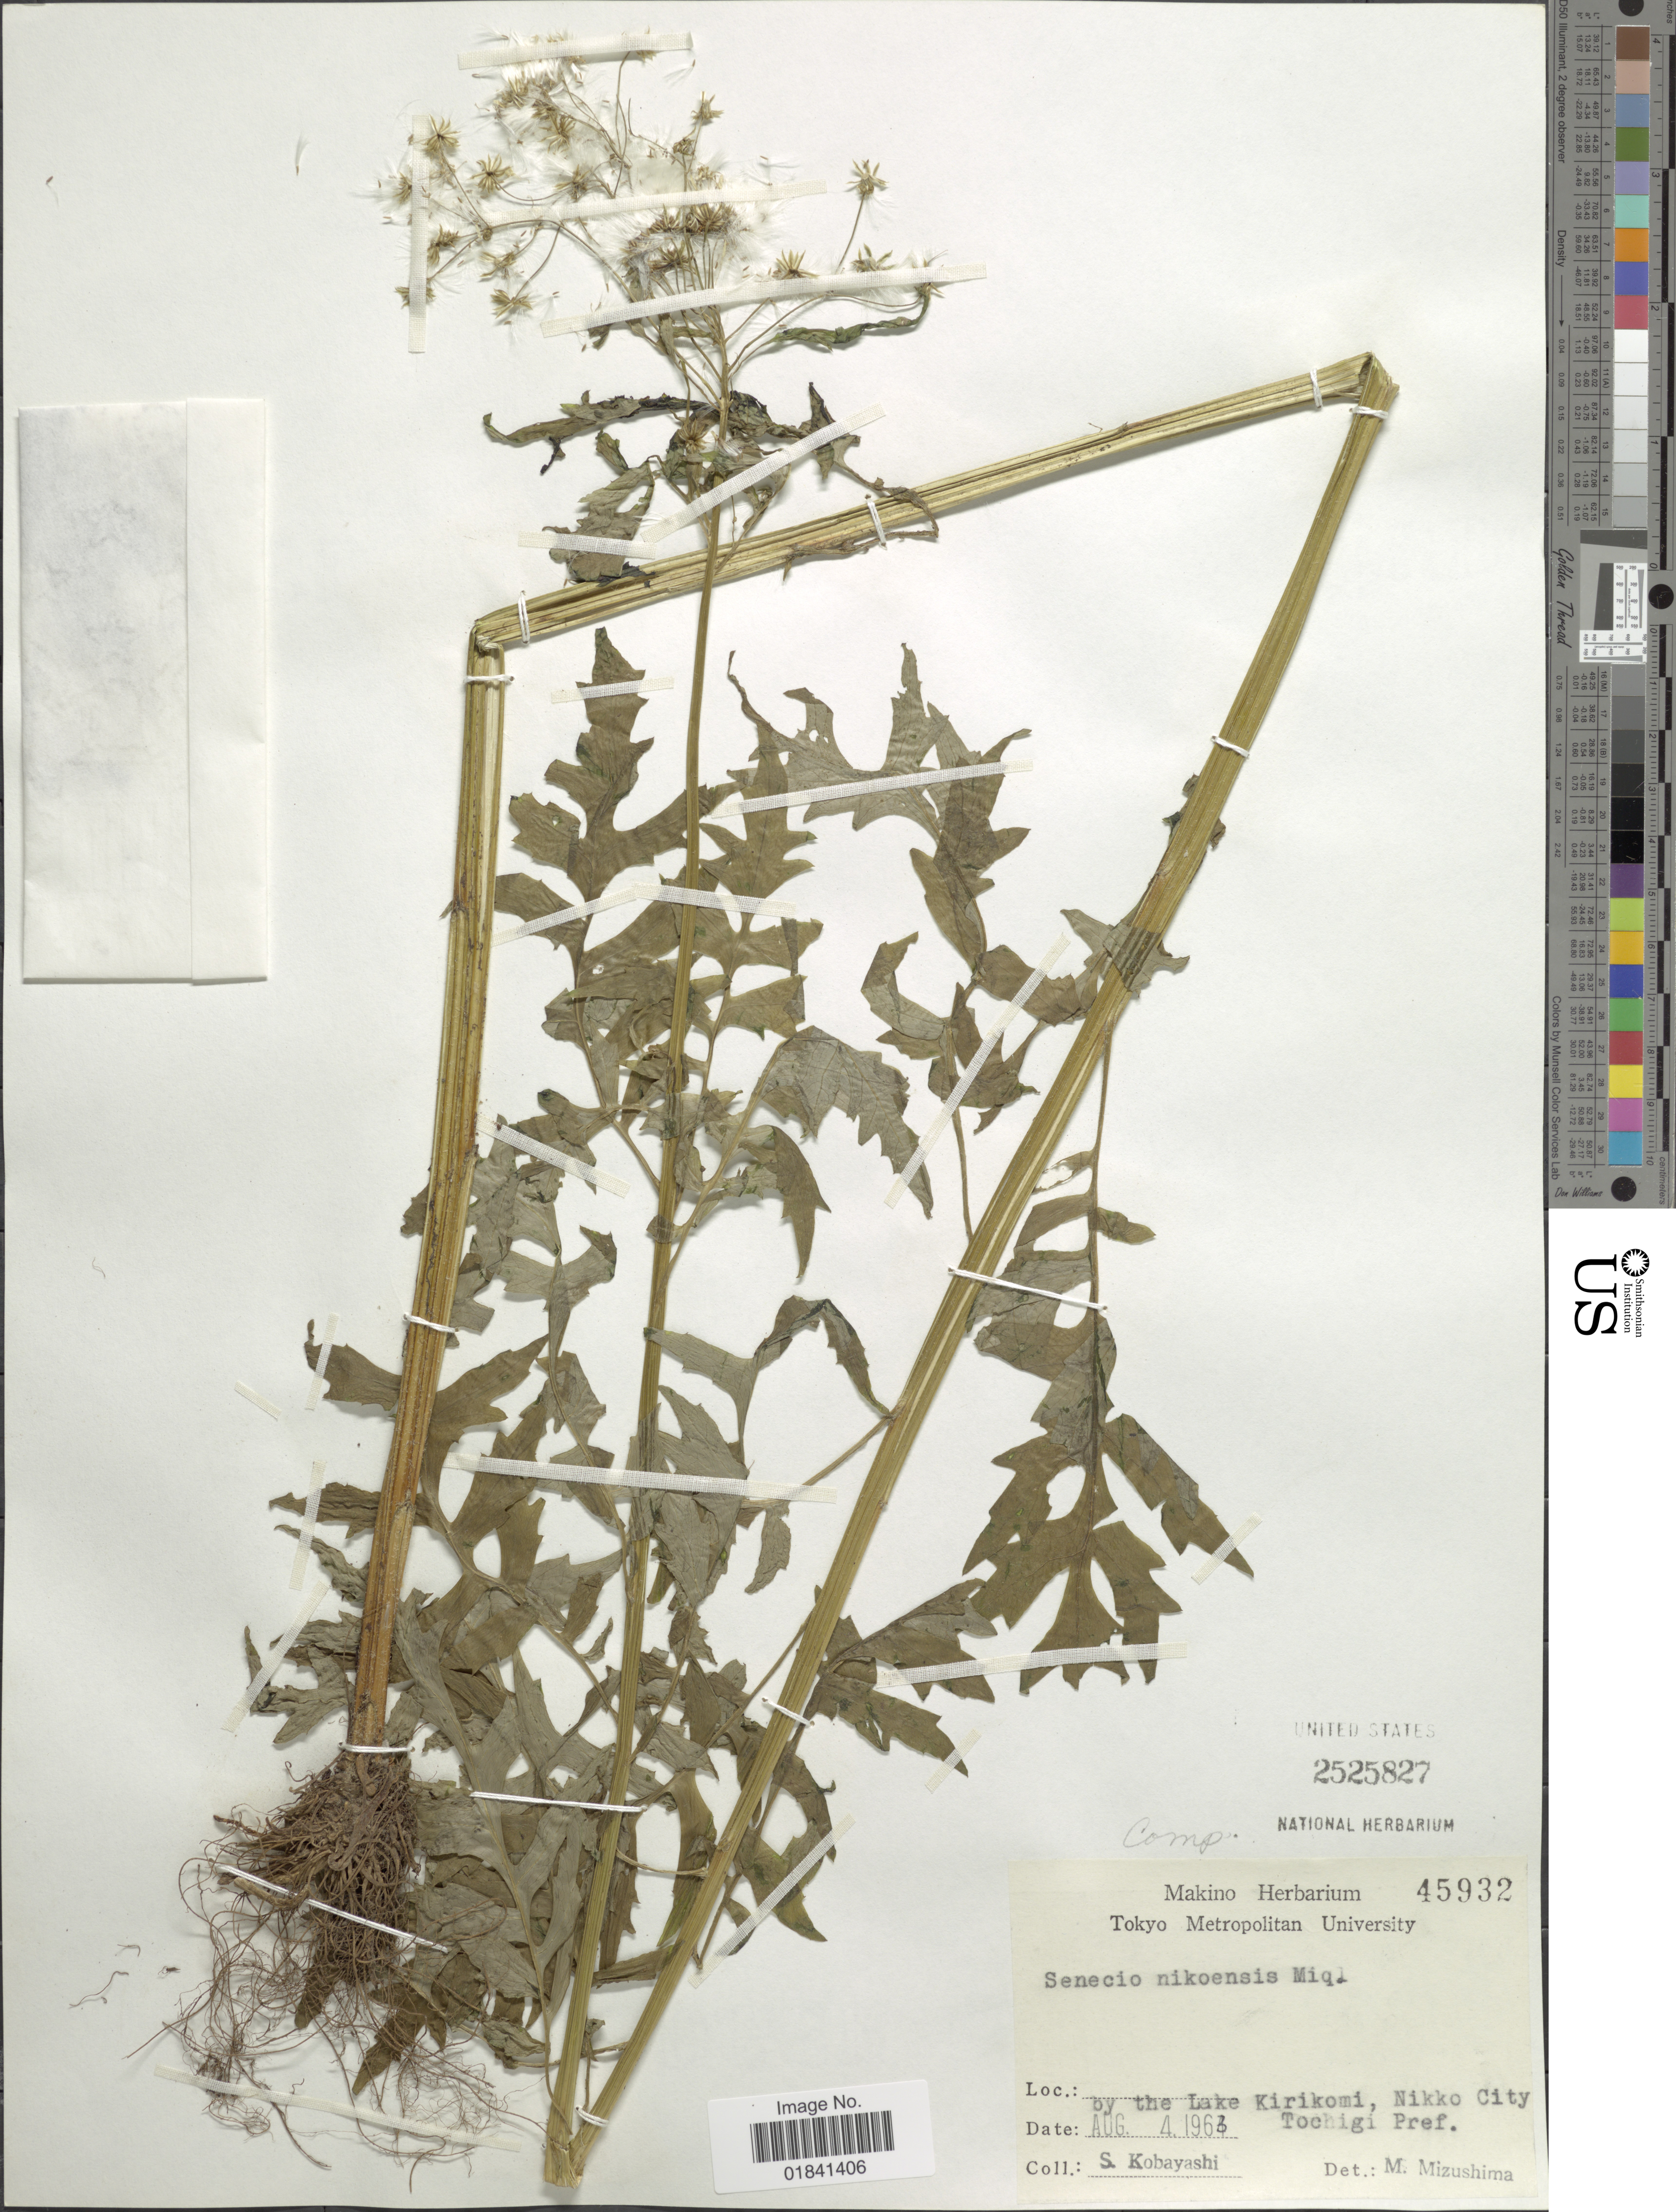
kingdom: Plantae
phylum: Tracheophyta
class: Magnoliopsida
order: Asterales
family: Asteraceae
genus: Senecio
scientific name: Senecio nikoensis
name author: Miq.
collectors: S. Kobayashi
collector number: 45932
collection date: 1963-08-04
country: Japan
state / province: Totigi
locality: By the Lake Kirikomi, Nikko City, Tochigi Pref.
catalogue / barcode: US 2525827